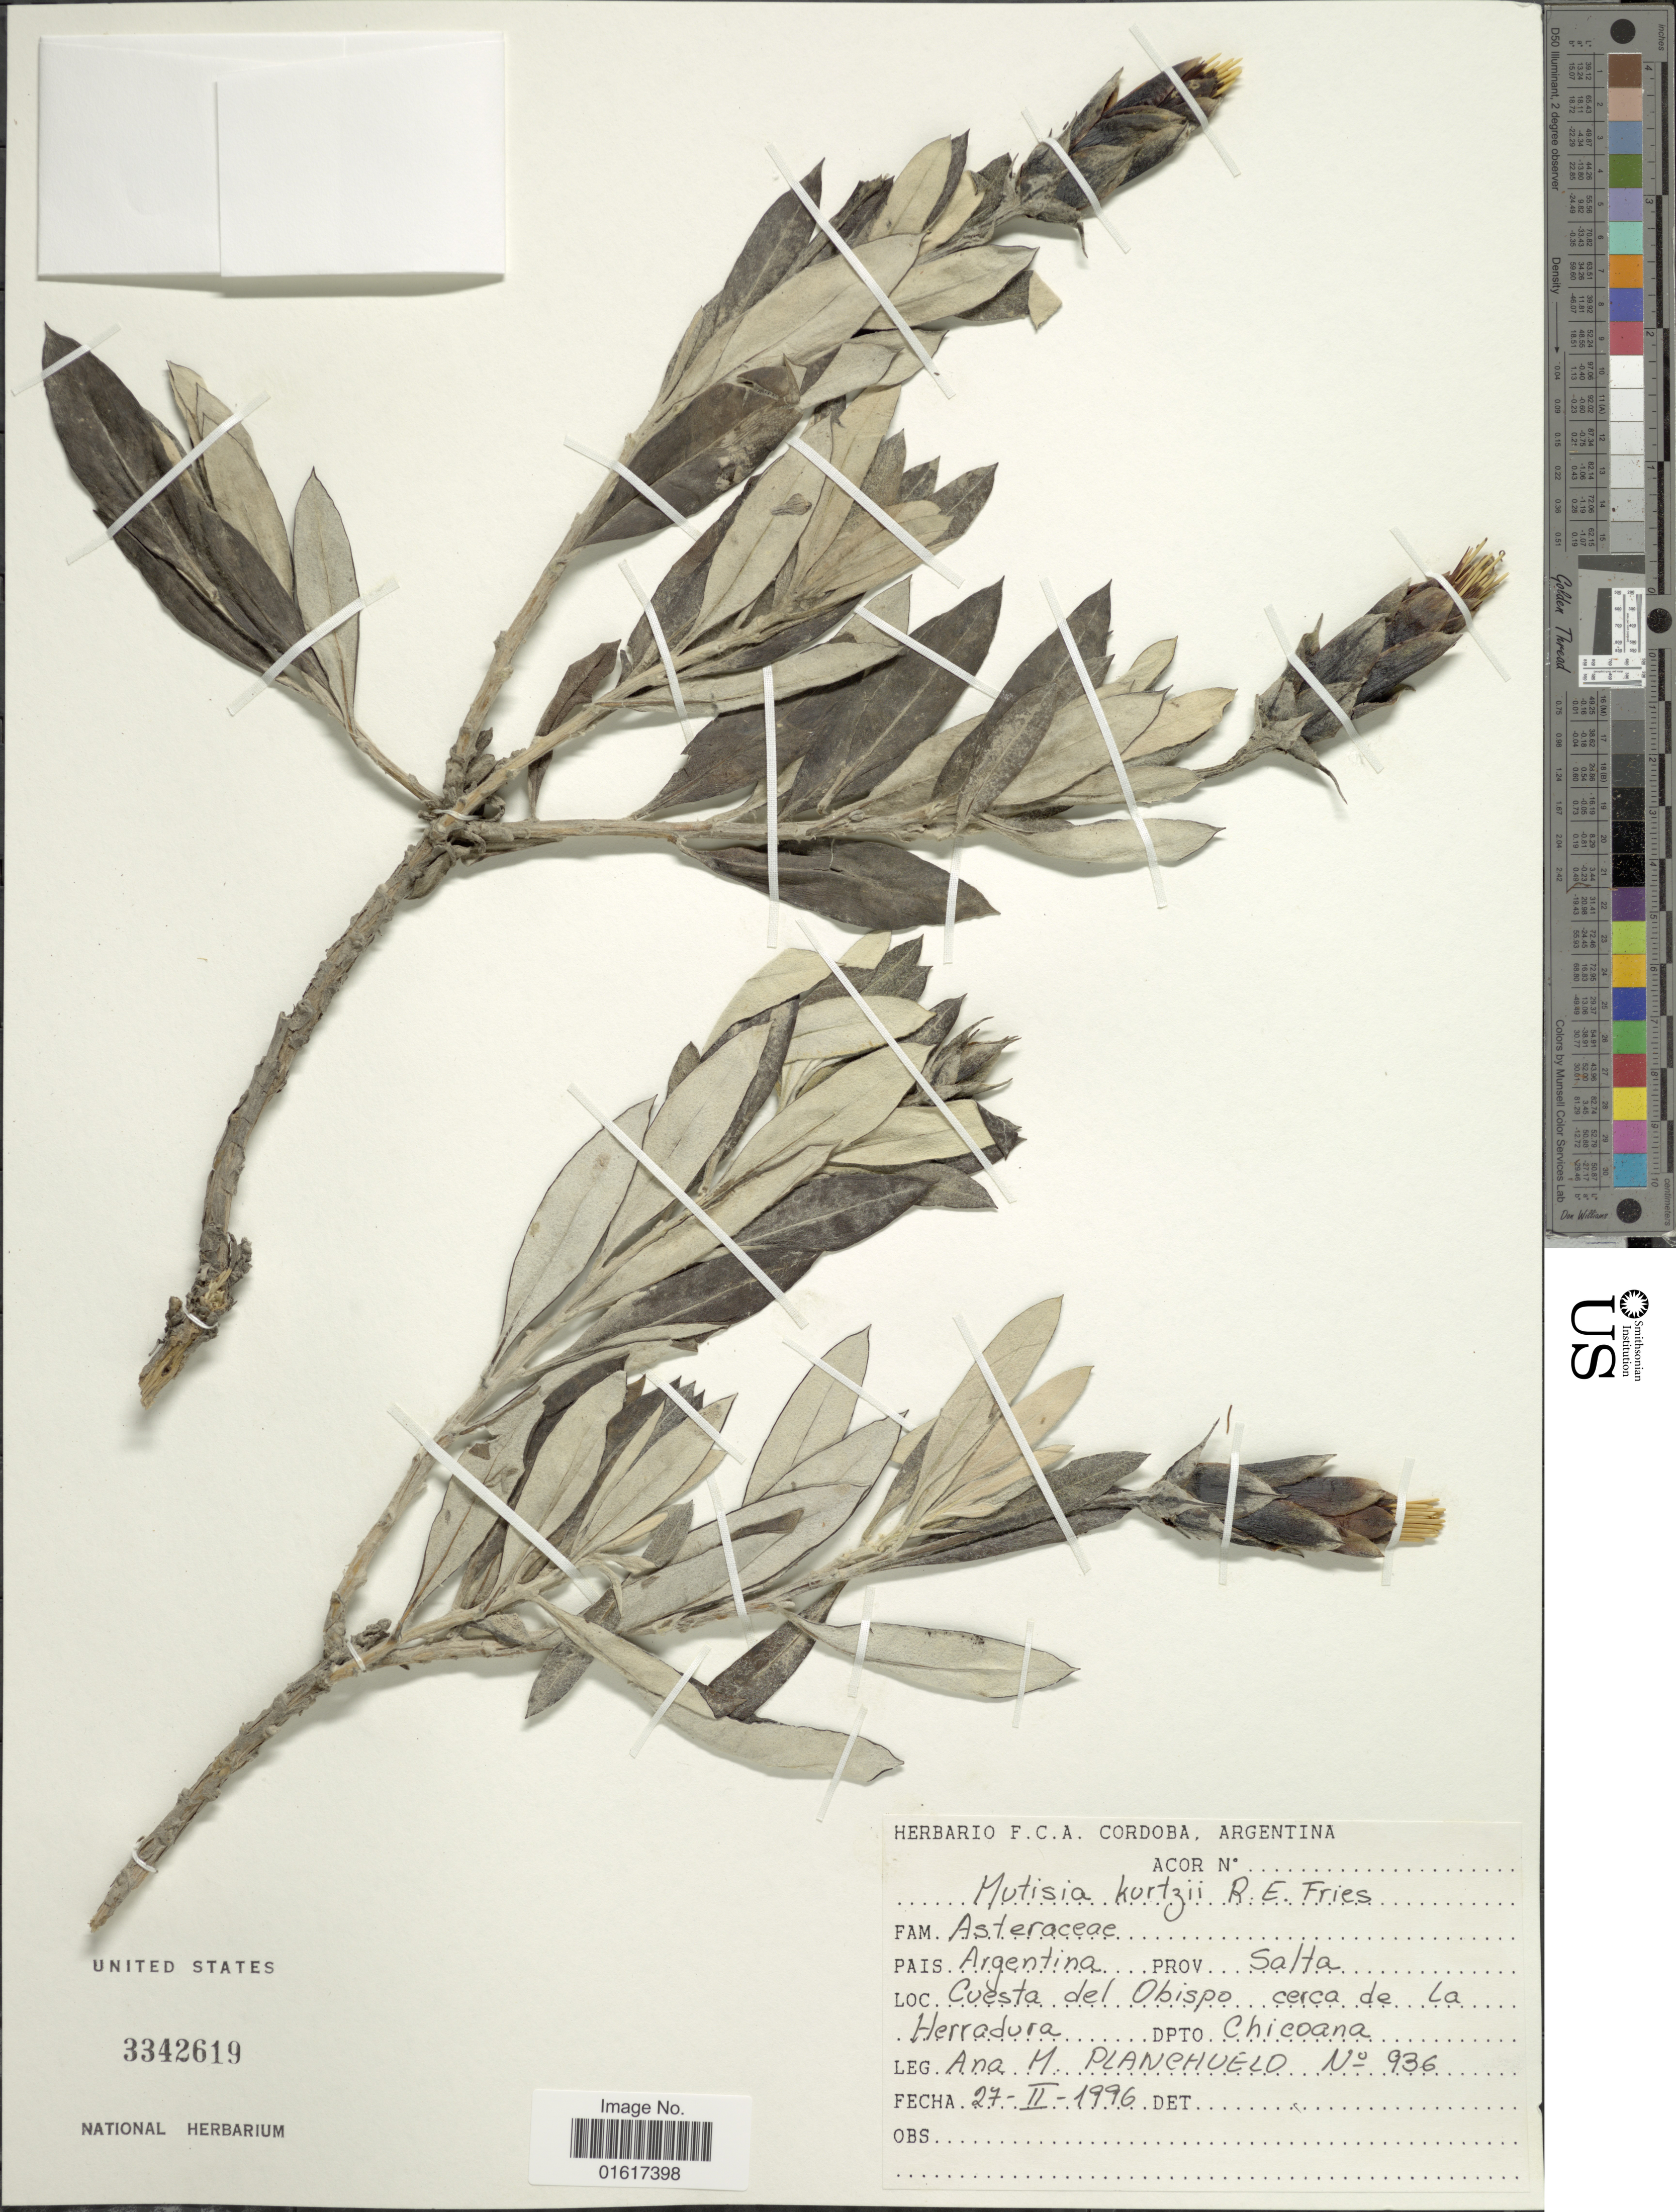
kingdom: Plantae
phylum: Tracheophyta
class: Magnoliopsida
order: Asterales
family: Asteraceae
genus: Mutisia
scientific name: Mutisia kurtzii var. anomala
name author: (Lillo) Cabrera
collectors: A. M. Planchuelo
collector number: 936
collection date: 1996-02-27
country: Argentina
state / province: Salta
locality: Cuesta del Obispo cerca de La Herradura. Dpto. Chicoana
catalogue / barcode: US 3342619